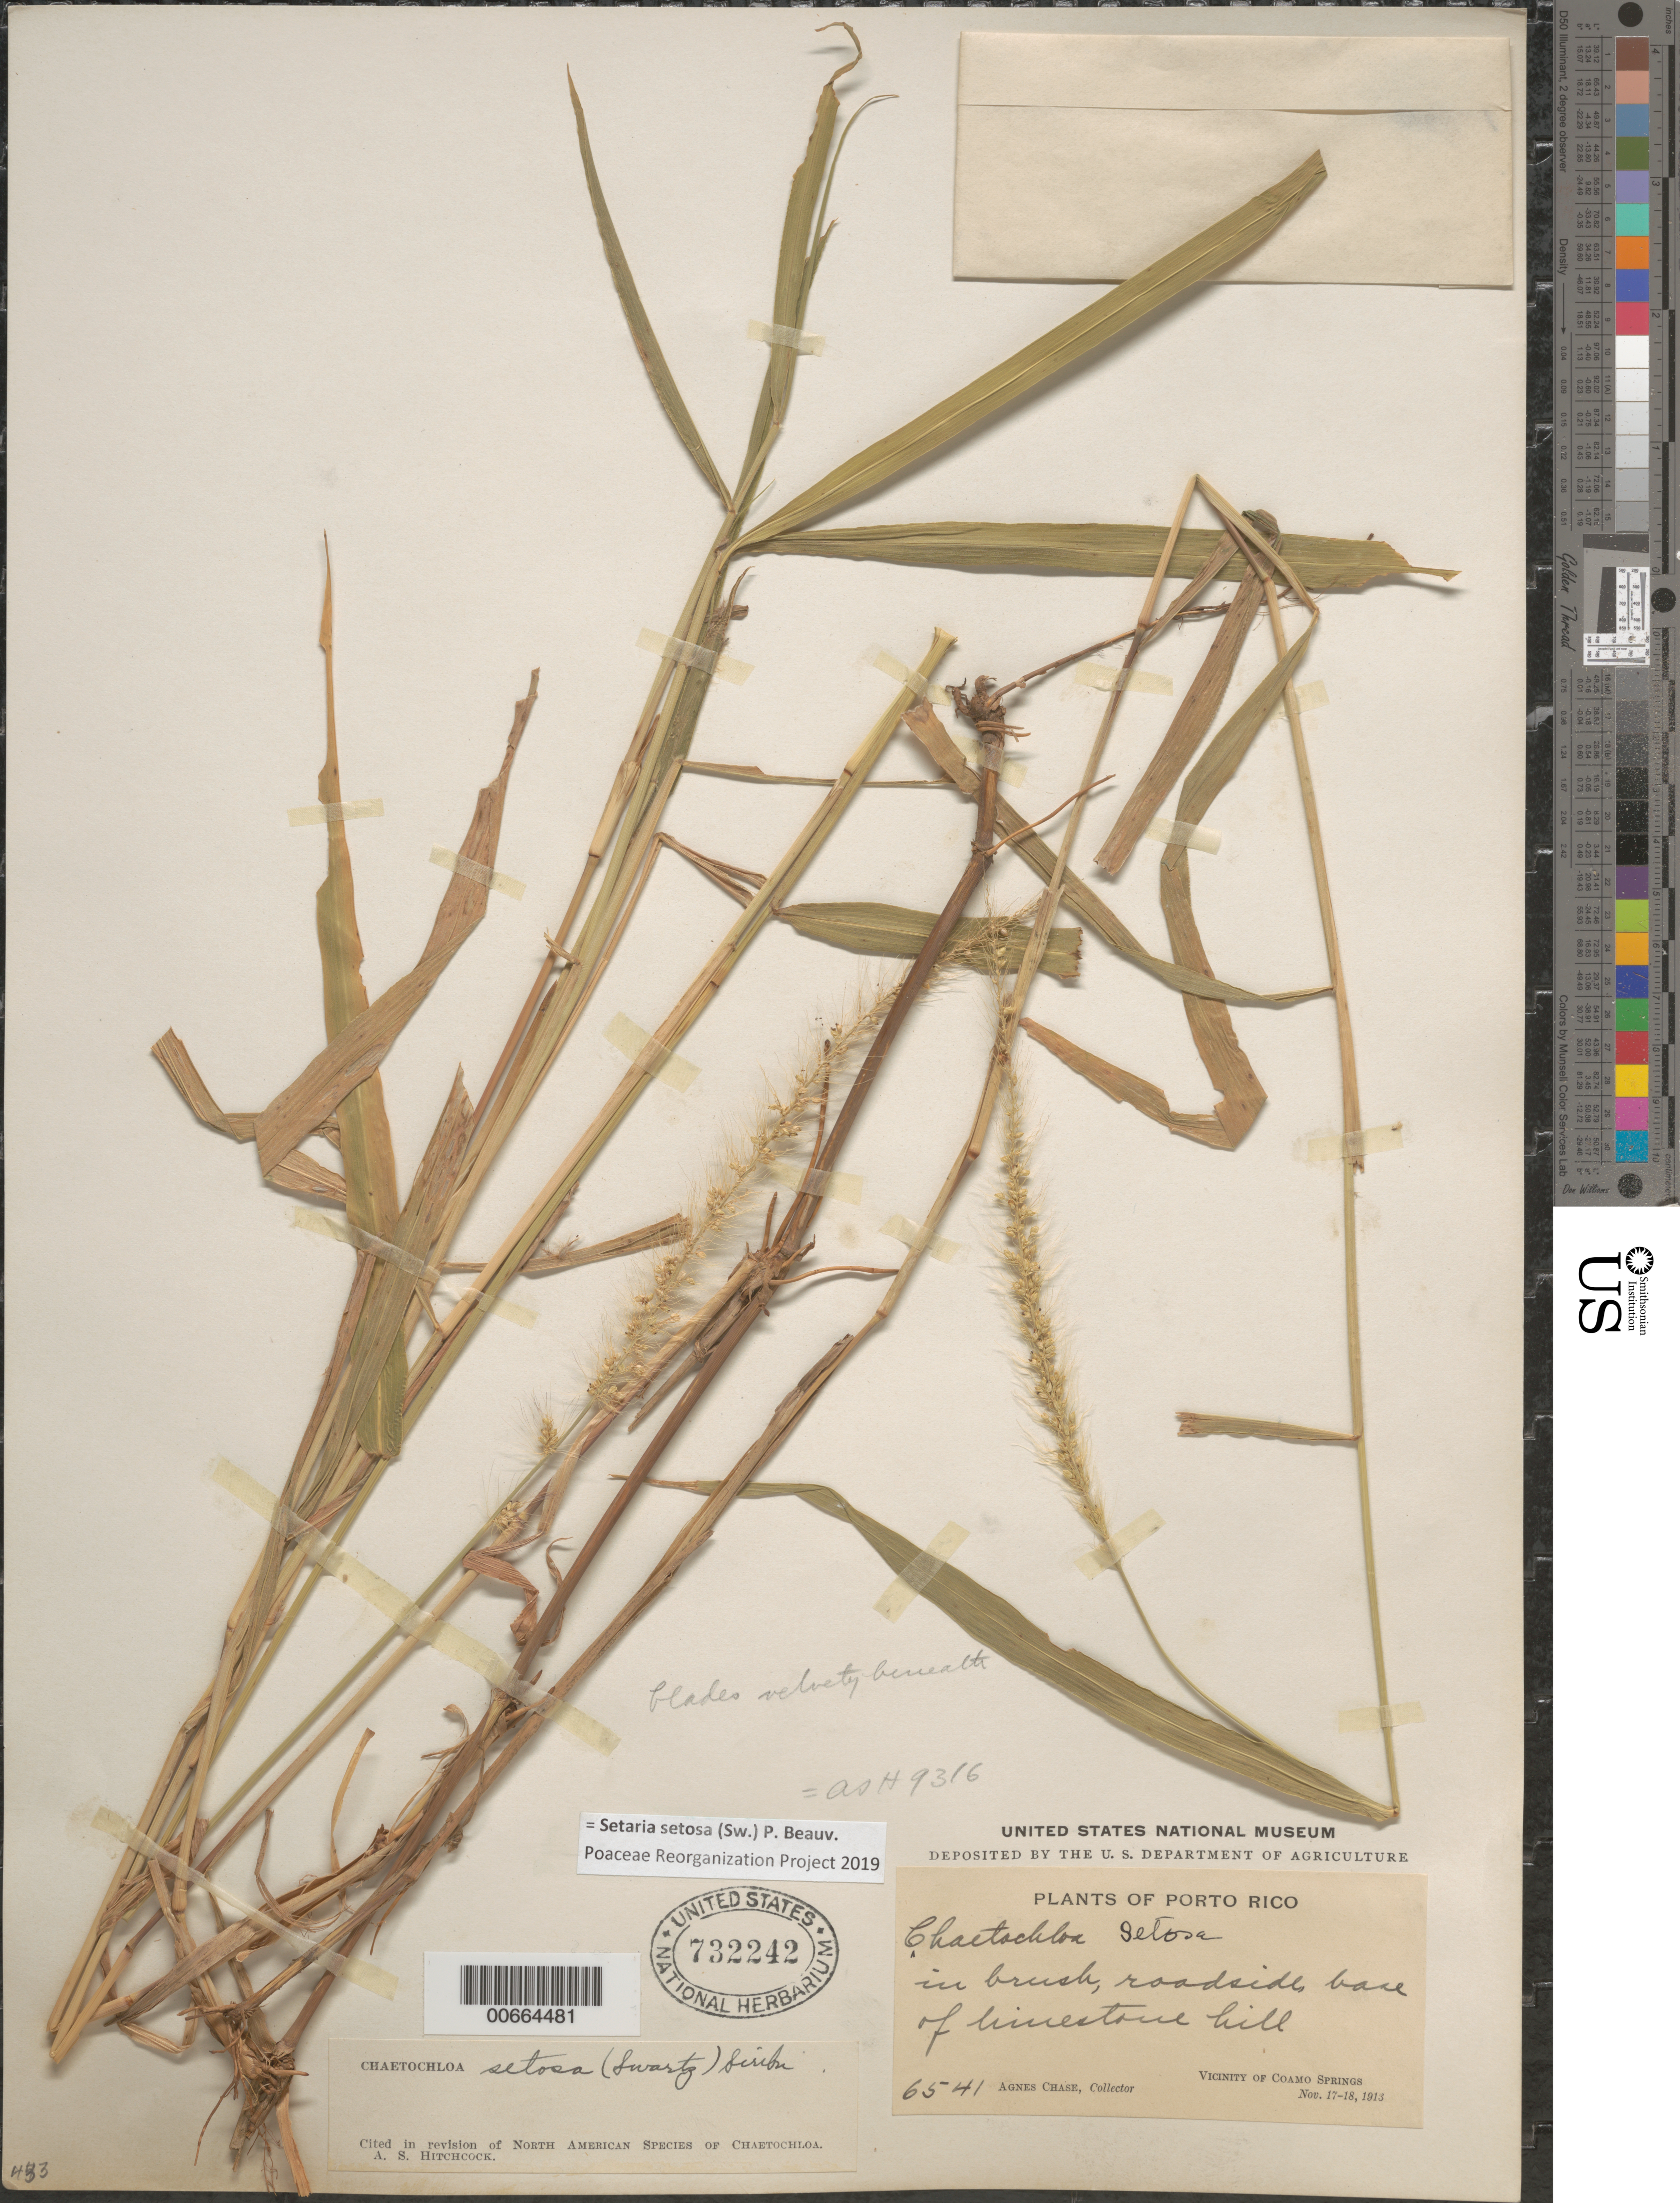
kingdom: Plantae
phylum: Tracheophyta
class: Liliopsida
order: Poales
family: Poaceae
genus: Setaria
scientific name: Setaria setosa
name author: (Sw.) P. Beauv.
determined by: Poaceae Reorganization Project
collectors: A. Chase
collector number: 6541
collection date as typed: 17 Nov 1913 to 18 Nov 1913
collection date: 1913-11-17/1913-11-18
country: Puerto Rico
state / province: Coamo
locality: Coamo Springs, vic of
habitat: Roadside base of limestone hill, in brush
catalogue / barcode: US 732242